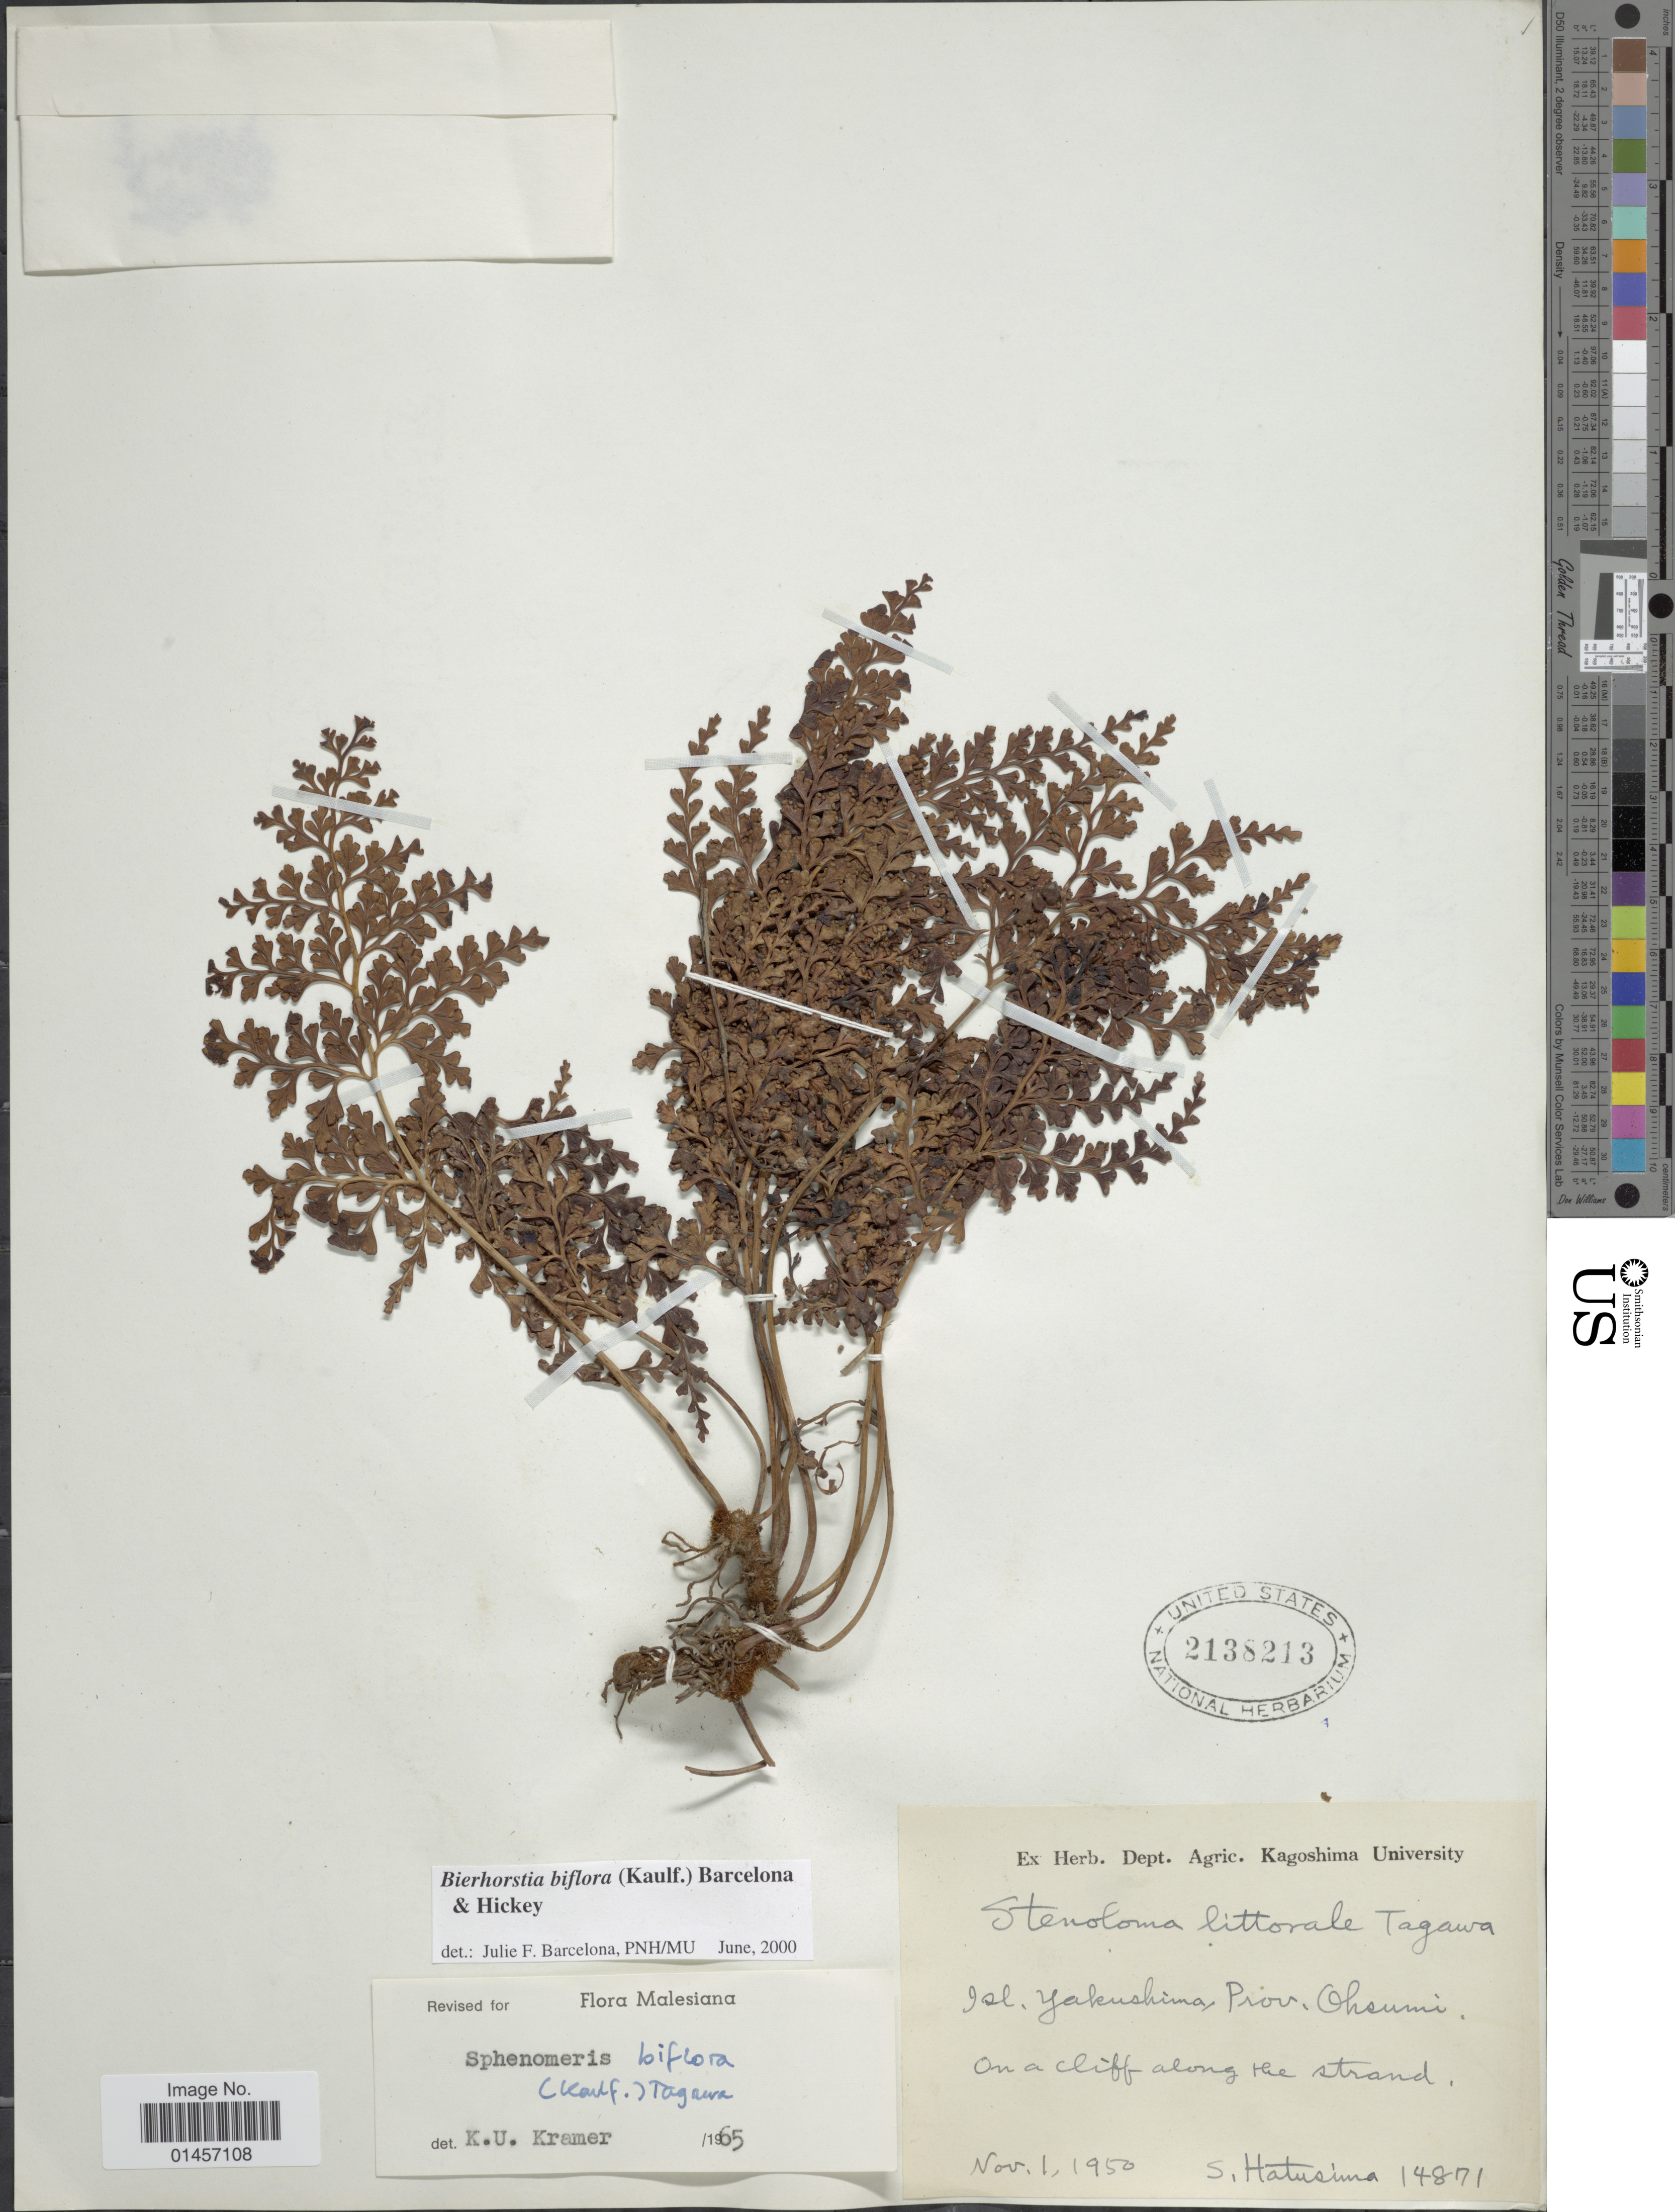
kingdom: Plantae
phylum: Tracheophyta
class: Polypodiopsida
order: Polypodiales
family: Lindsaeaceae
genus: Sphenomeris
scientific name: Sphenomeris biflora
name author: (Kaulf.) Mett.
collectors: S. Hatusima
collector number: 14871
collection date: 1950-11-01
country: Japan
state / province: Kagosima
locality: Isl. Yakushima, Prov. Oksumi.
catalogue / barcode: US 2138213